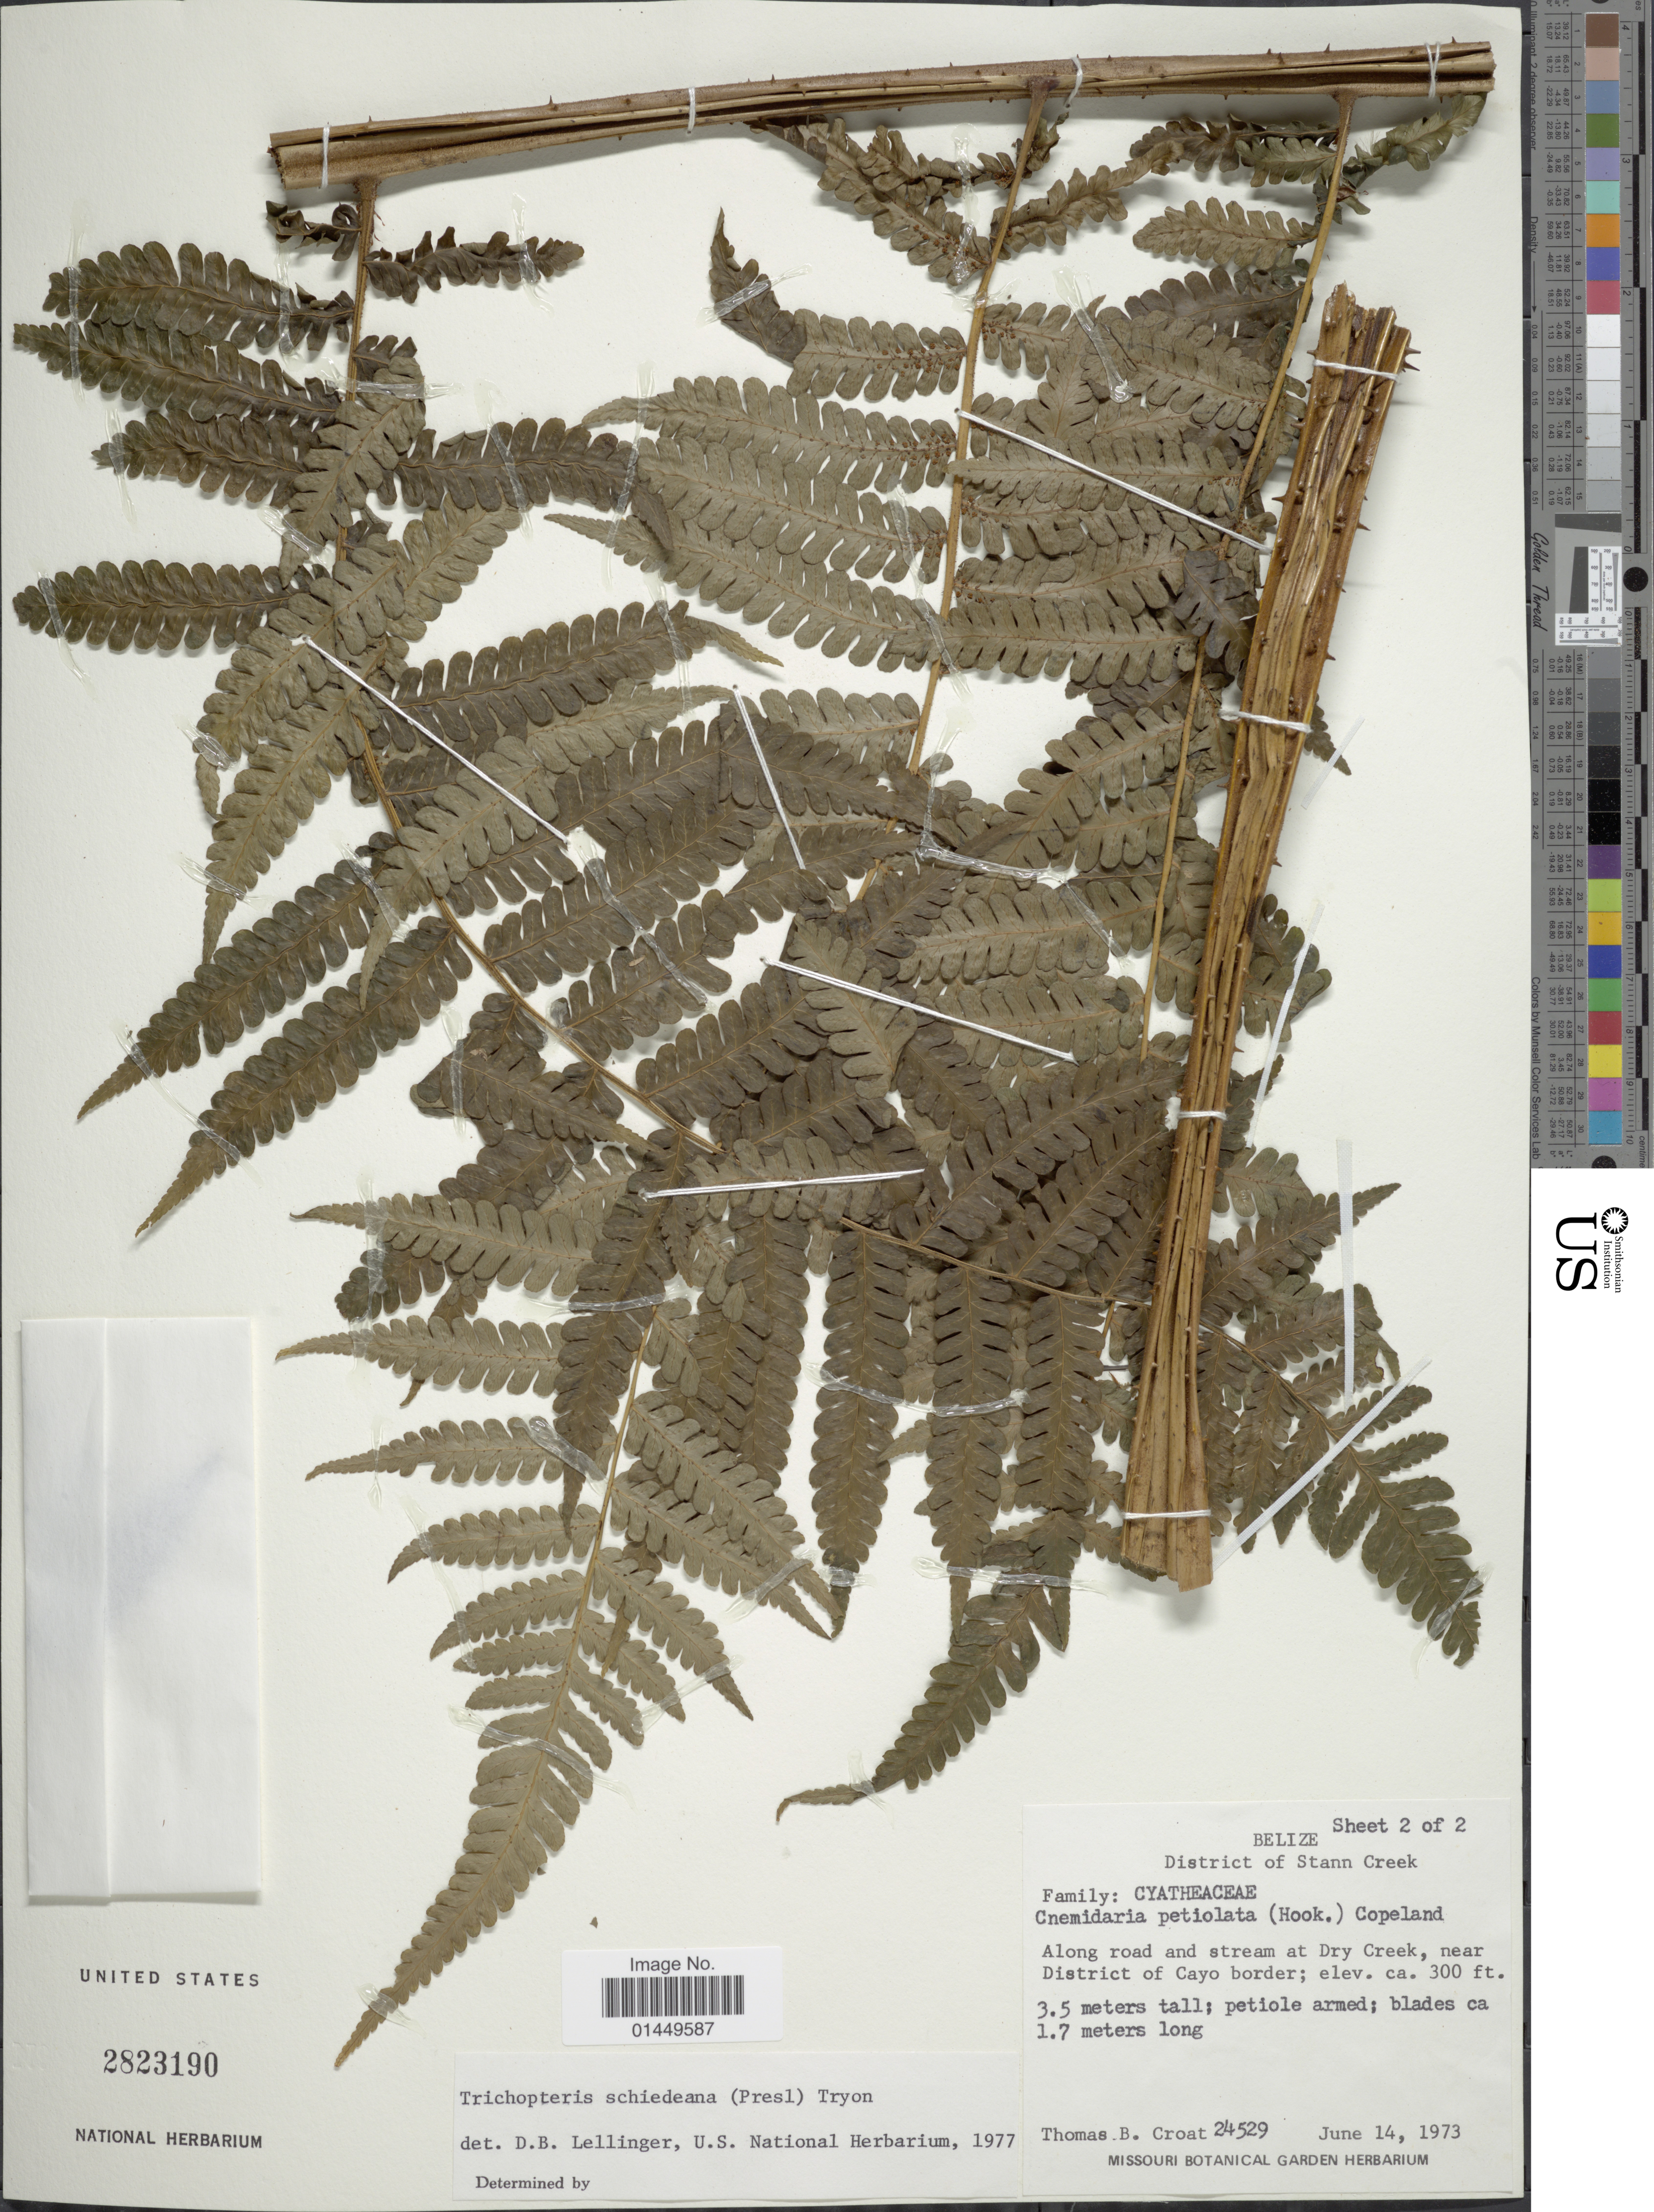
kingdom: Plantae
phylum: Tracheophyta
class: Polypodiopsida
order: Cyatheales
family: Cyatheaceae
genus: Cyathea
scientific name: Cyathea schiedeana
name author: (C. Presl) Domin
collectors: T. B. Croat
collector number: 24529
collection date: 1973-06-14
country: Belize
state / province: Stann Creek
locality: District of Stann Creek, Along road and stream at Dry Creek, near District of Cayo border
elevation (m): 91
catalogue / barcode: US 2823190